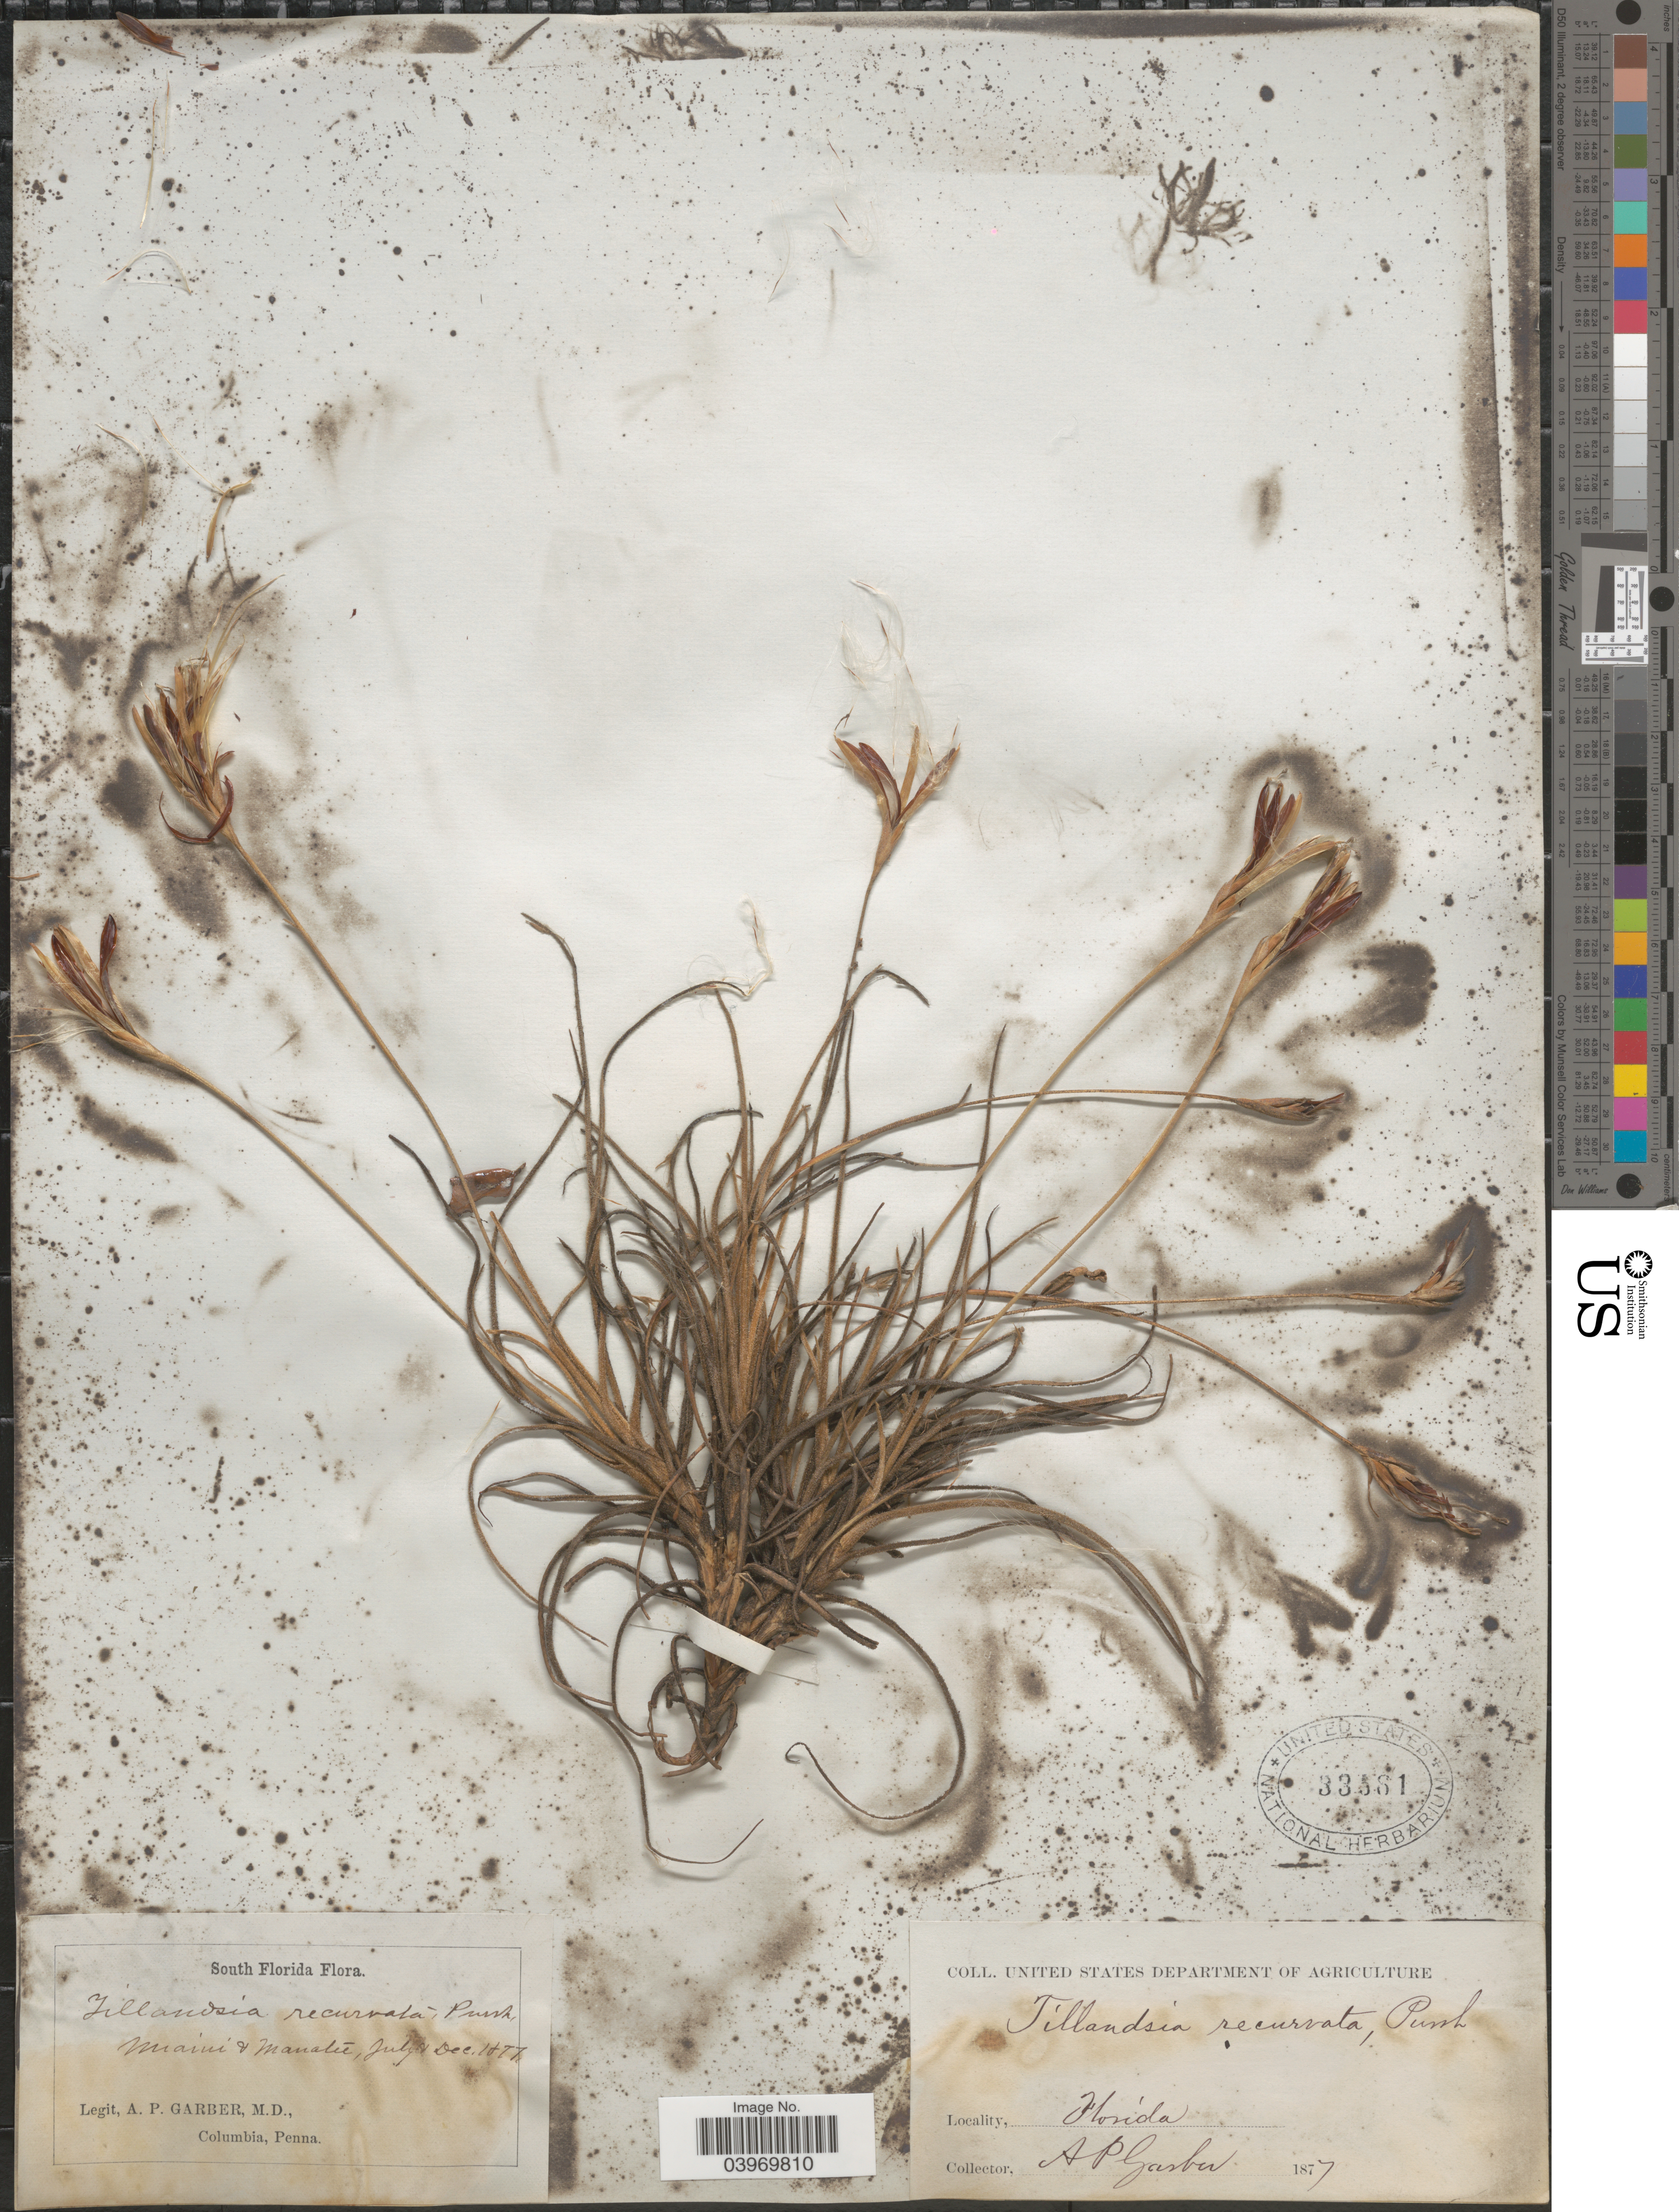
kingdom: Plantae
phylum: Tracheophyta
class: Liliopsida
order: Poales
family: Bromeliaceae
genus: Tillandsia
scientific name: Tillandsia recurvata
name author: L.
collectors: A. P. Garber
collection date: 1877-07/1877-12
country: United States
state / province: Florida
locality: South Florida. Miami & Manatee.